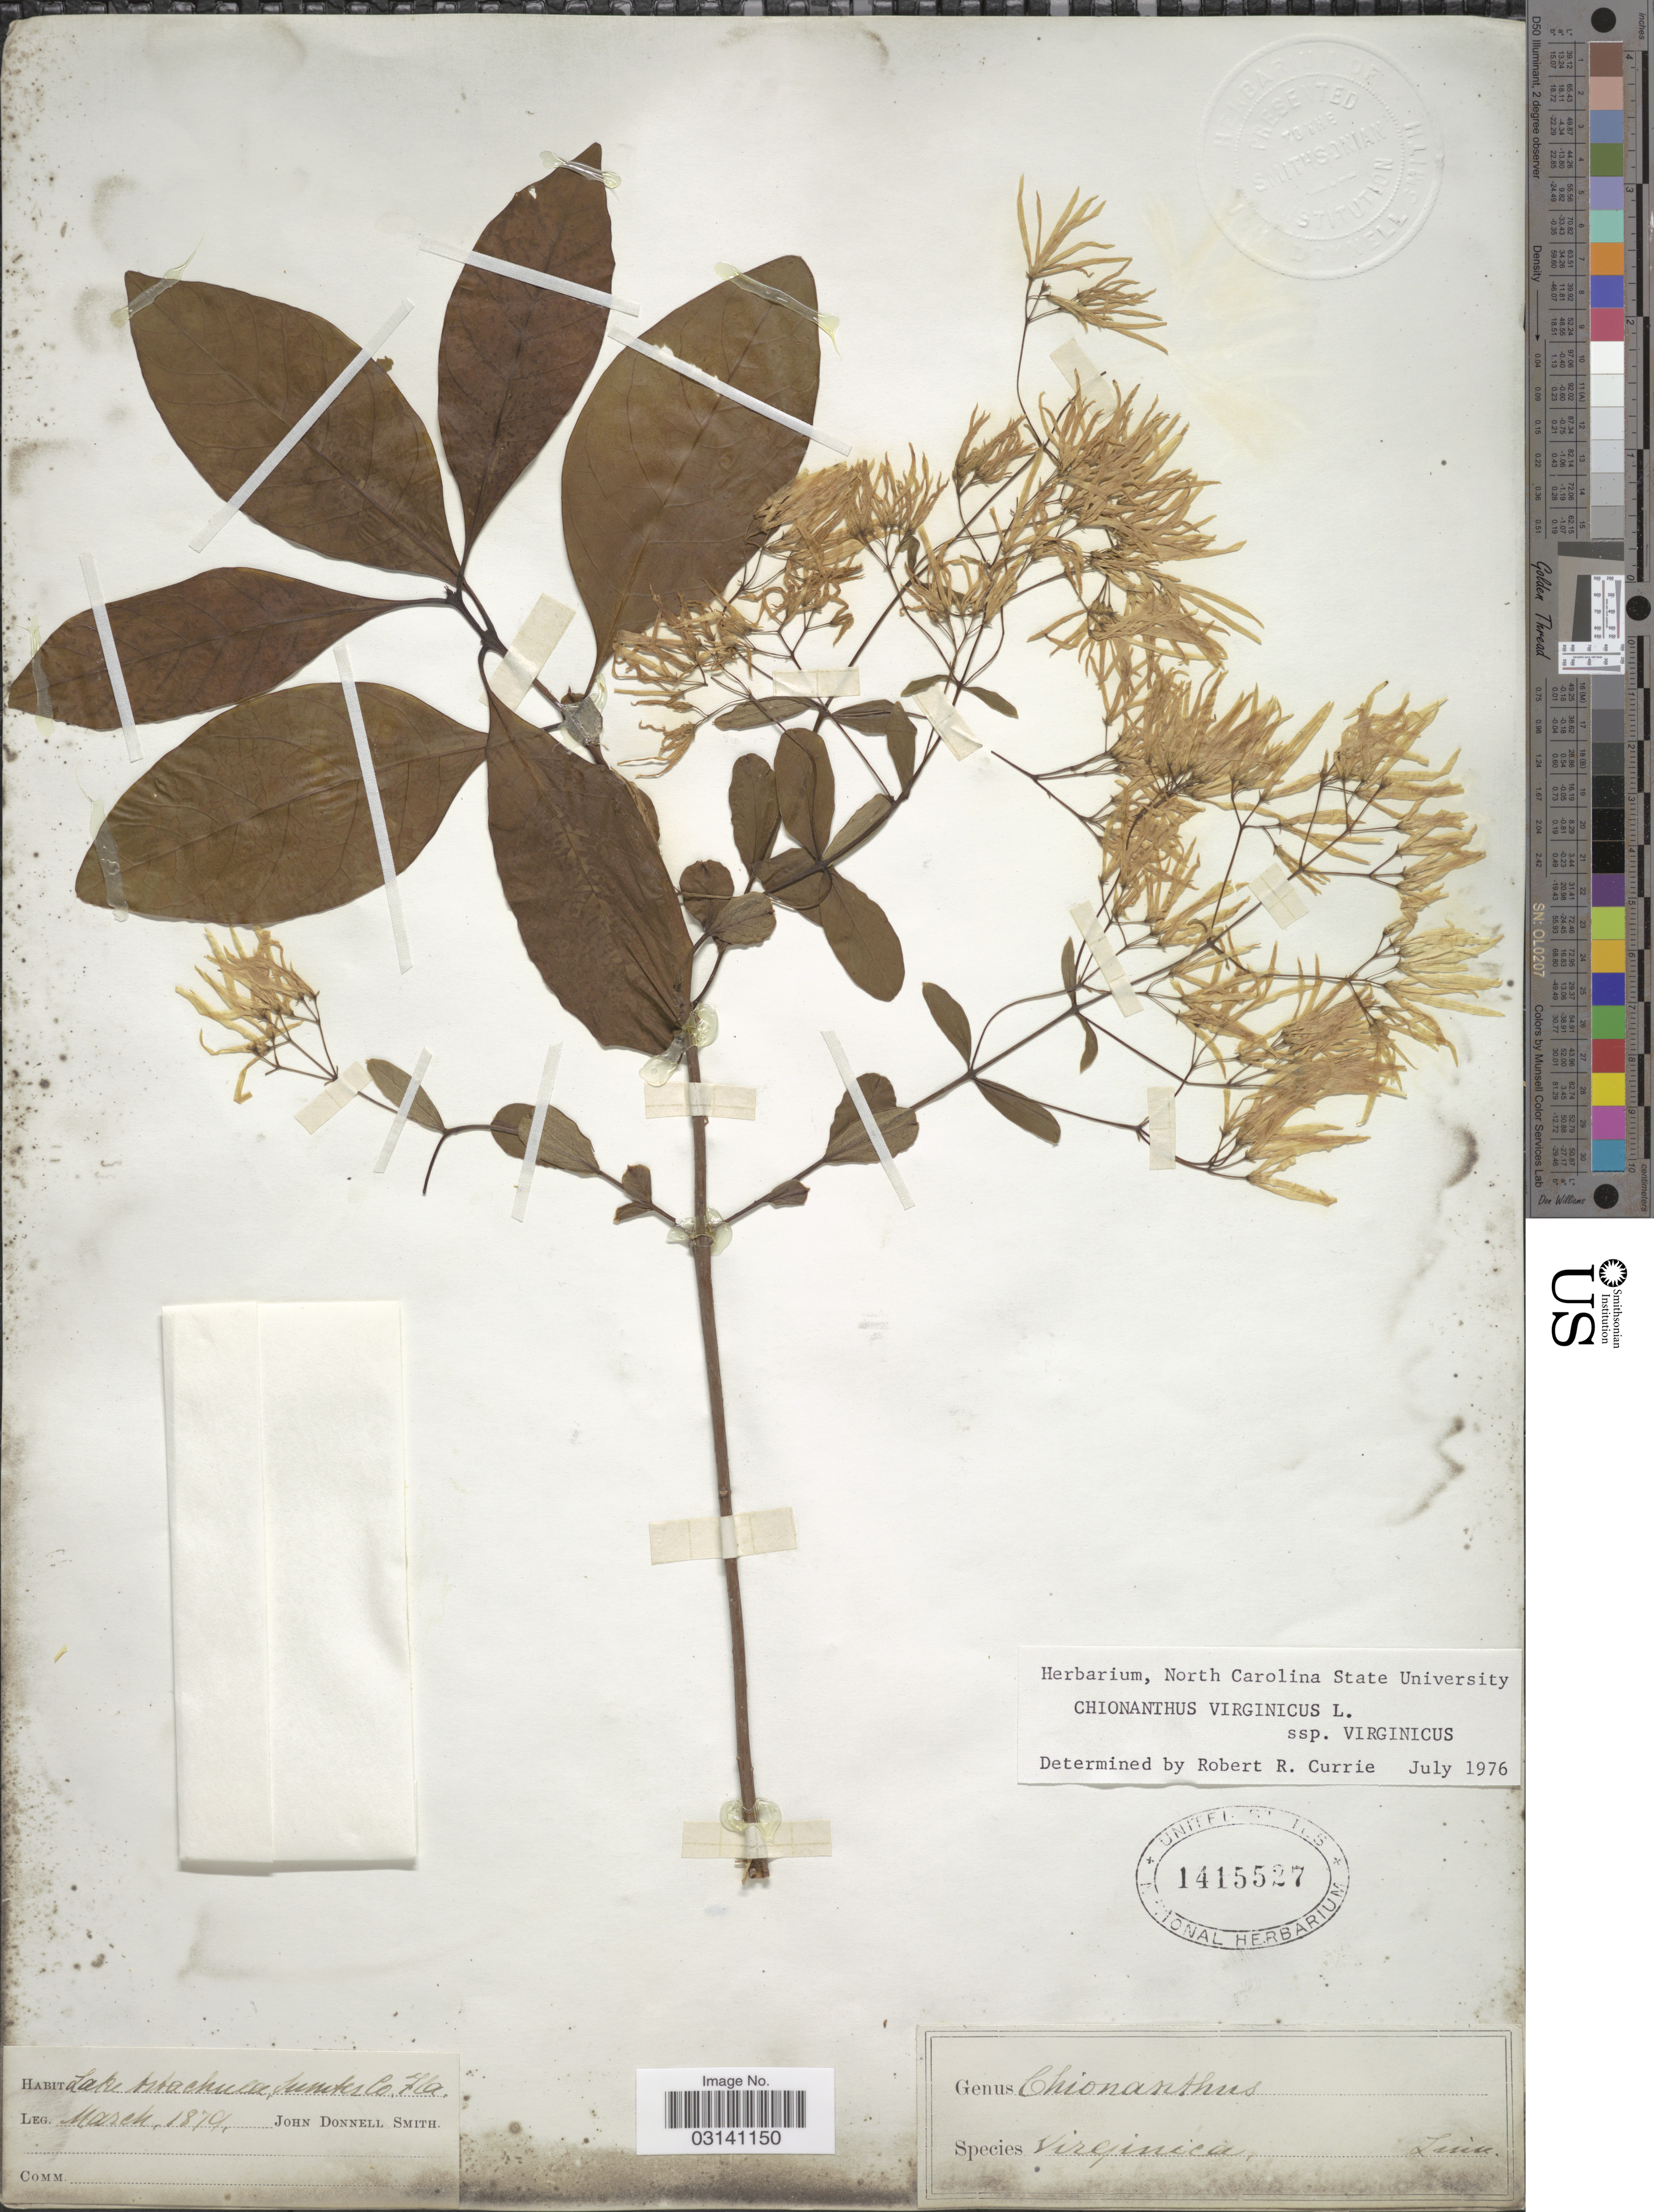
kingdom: Plantae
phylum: Tracheophyta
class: Magnoliopsida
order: Lamiales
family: Oleaceae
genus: Chionanthus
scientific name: Chionanthus virginicus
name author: L.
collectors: J. Donnell Smith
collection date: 1879-03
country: United States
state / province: Florida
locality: Lake Astachula, Sumter Co, Fla.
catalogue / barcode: US 1415527